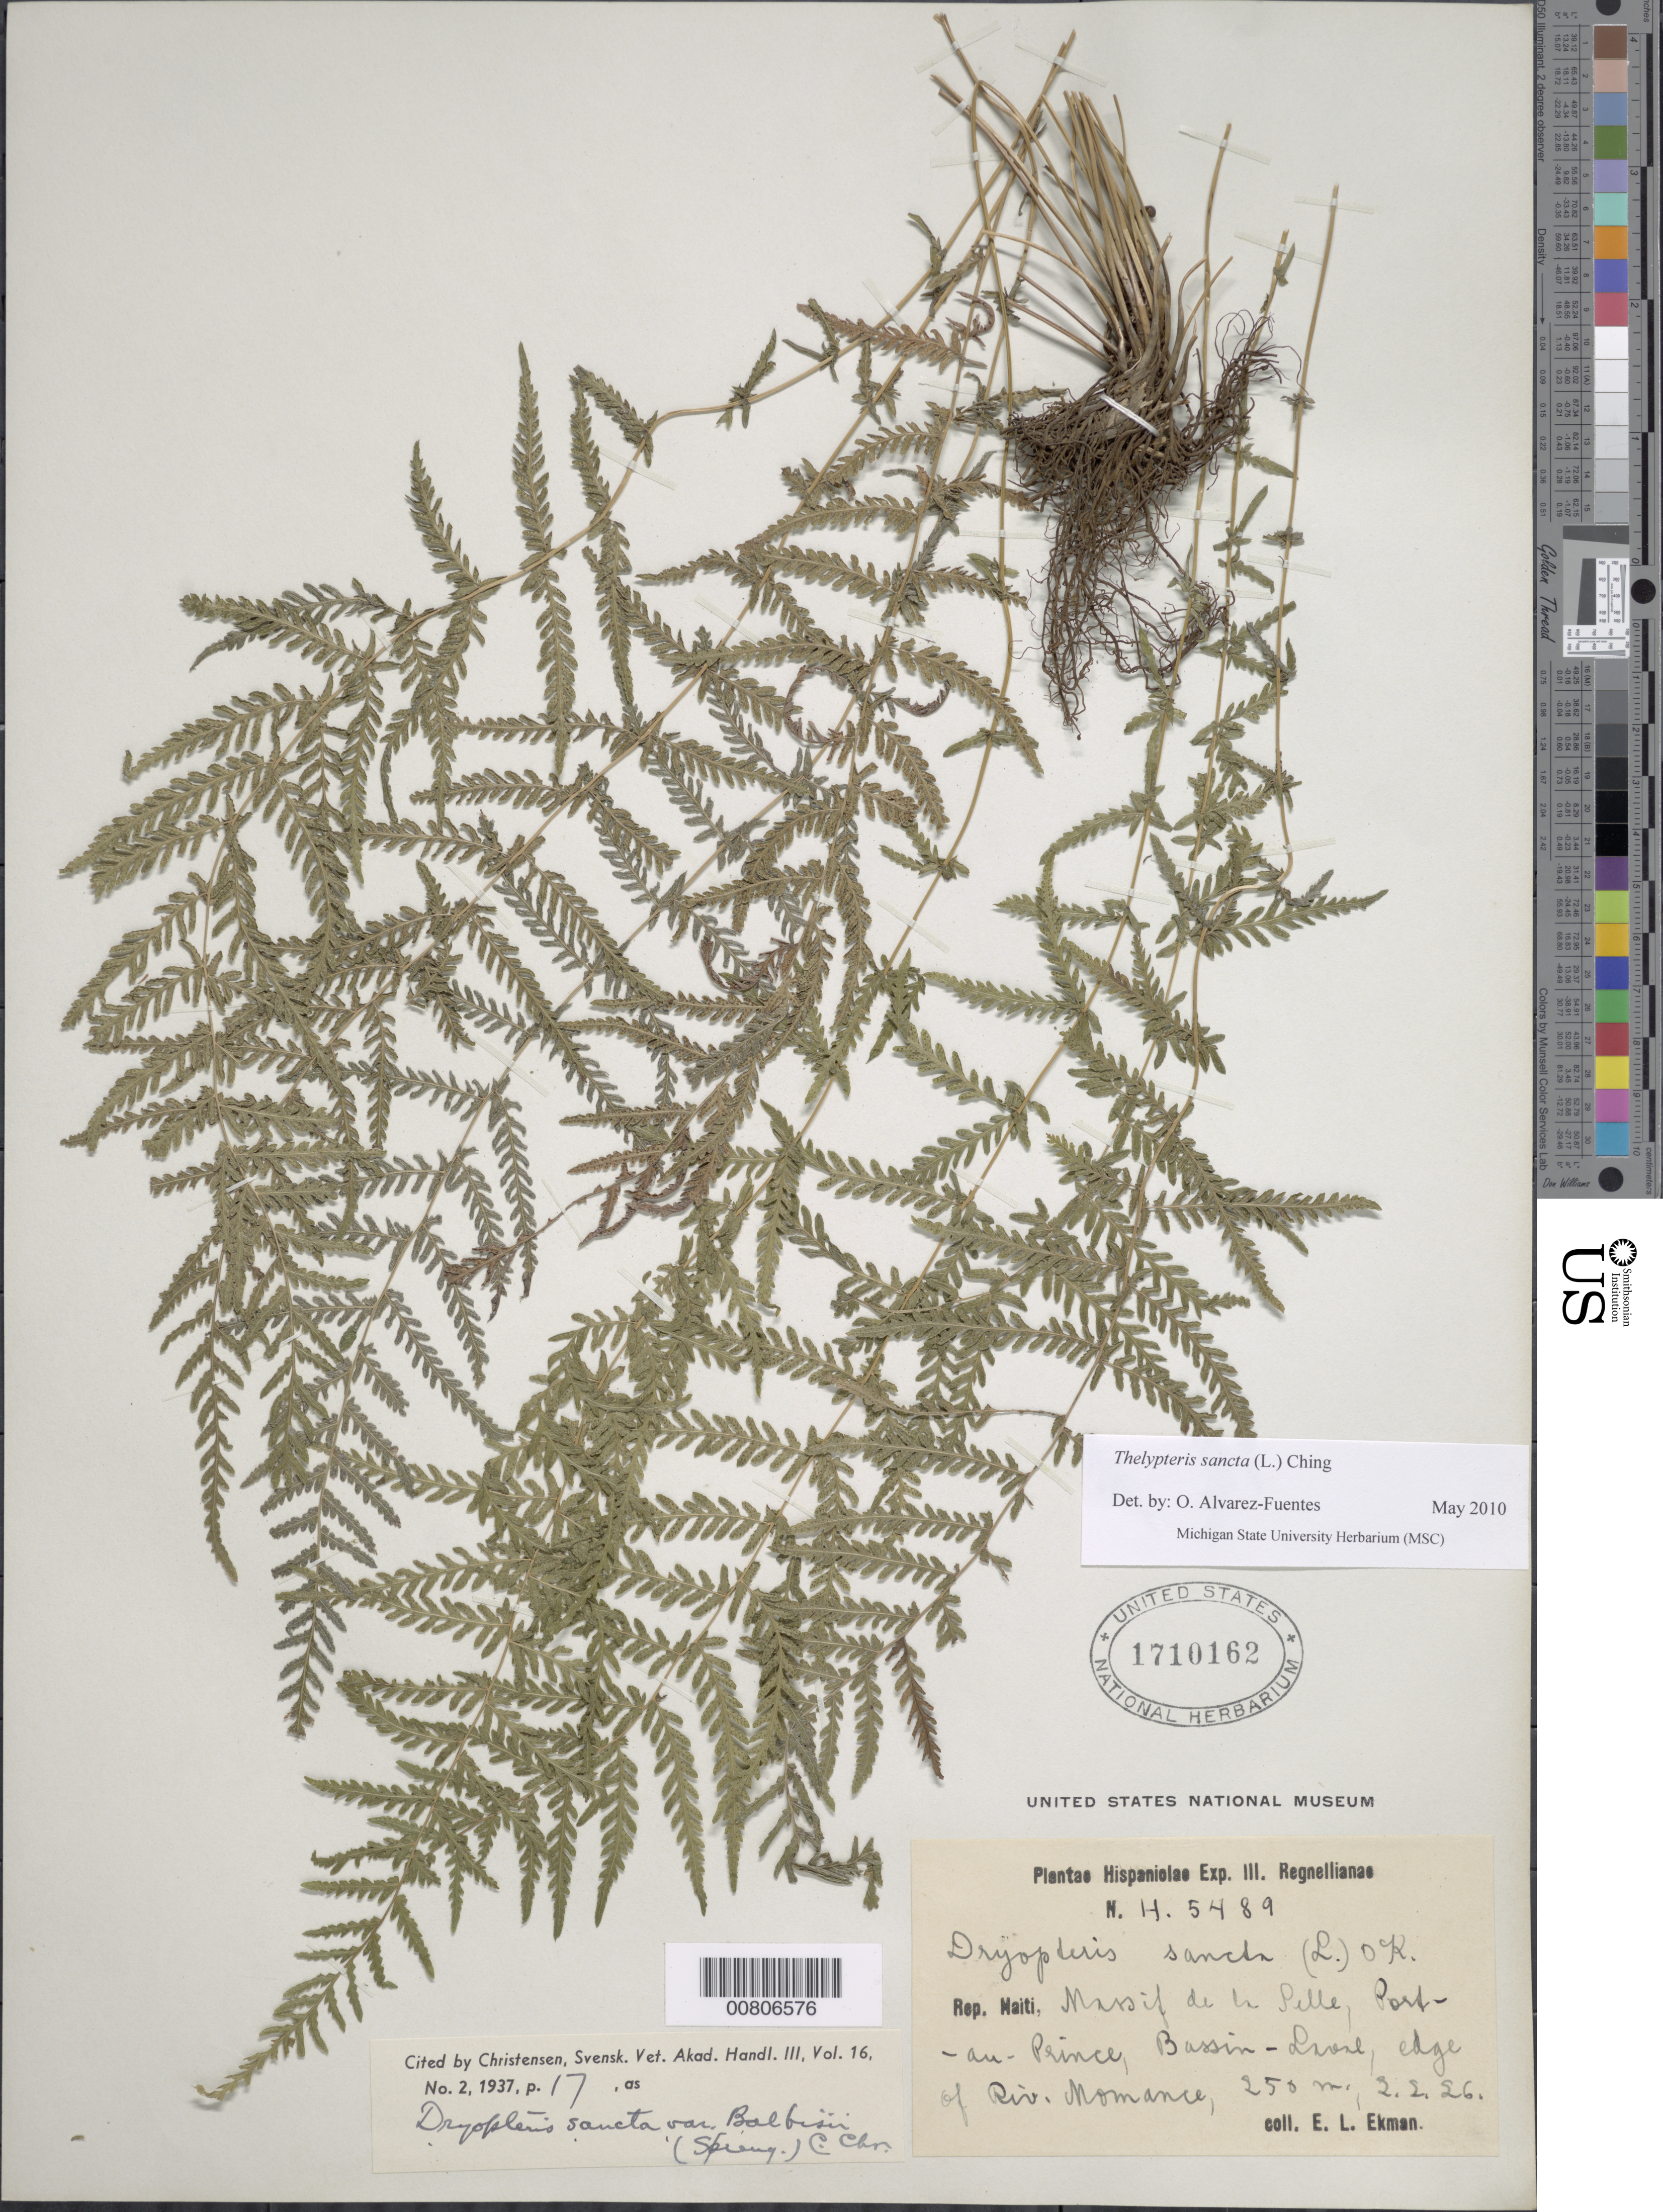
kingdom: Plantae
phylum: Tracheophyta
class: Polypodiopsida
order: Polypodiales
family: Thelypteridaceae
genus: Amauropelta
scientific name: Amauropelta sancta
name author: (L.) Pic. Serm.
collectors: E. L. Ekman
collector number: H 5489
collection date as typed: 02 Feb 1926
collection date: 1926-02-02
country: Haiti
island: Hispaniola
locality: Massif de la Selle, Port au Prince, Bassin-Sarene, Riv. Momance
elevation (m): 250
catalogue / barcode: US 1710162